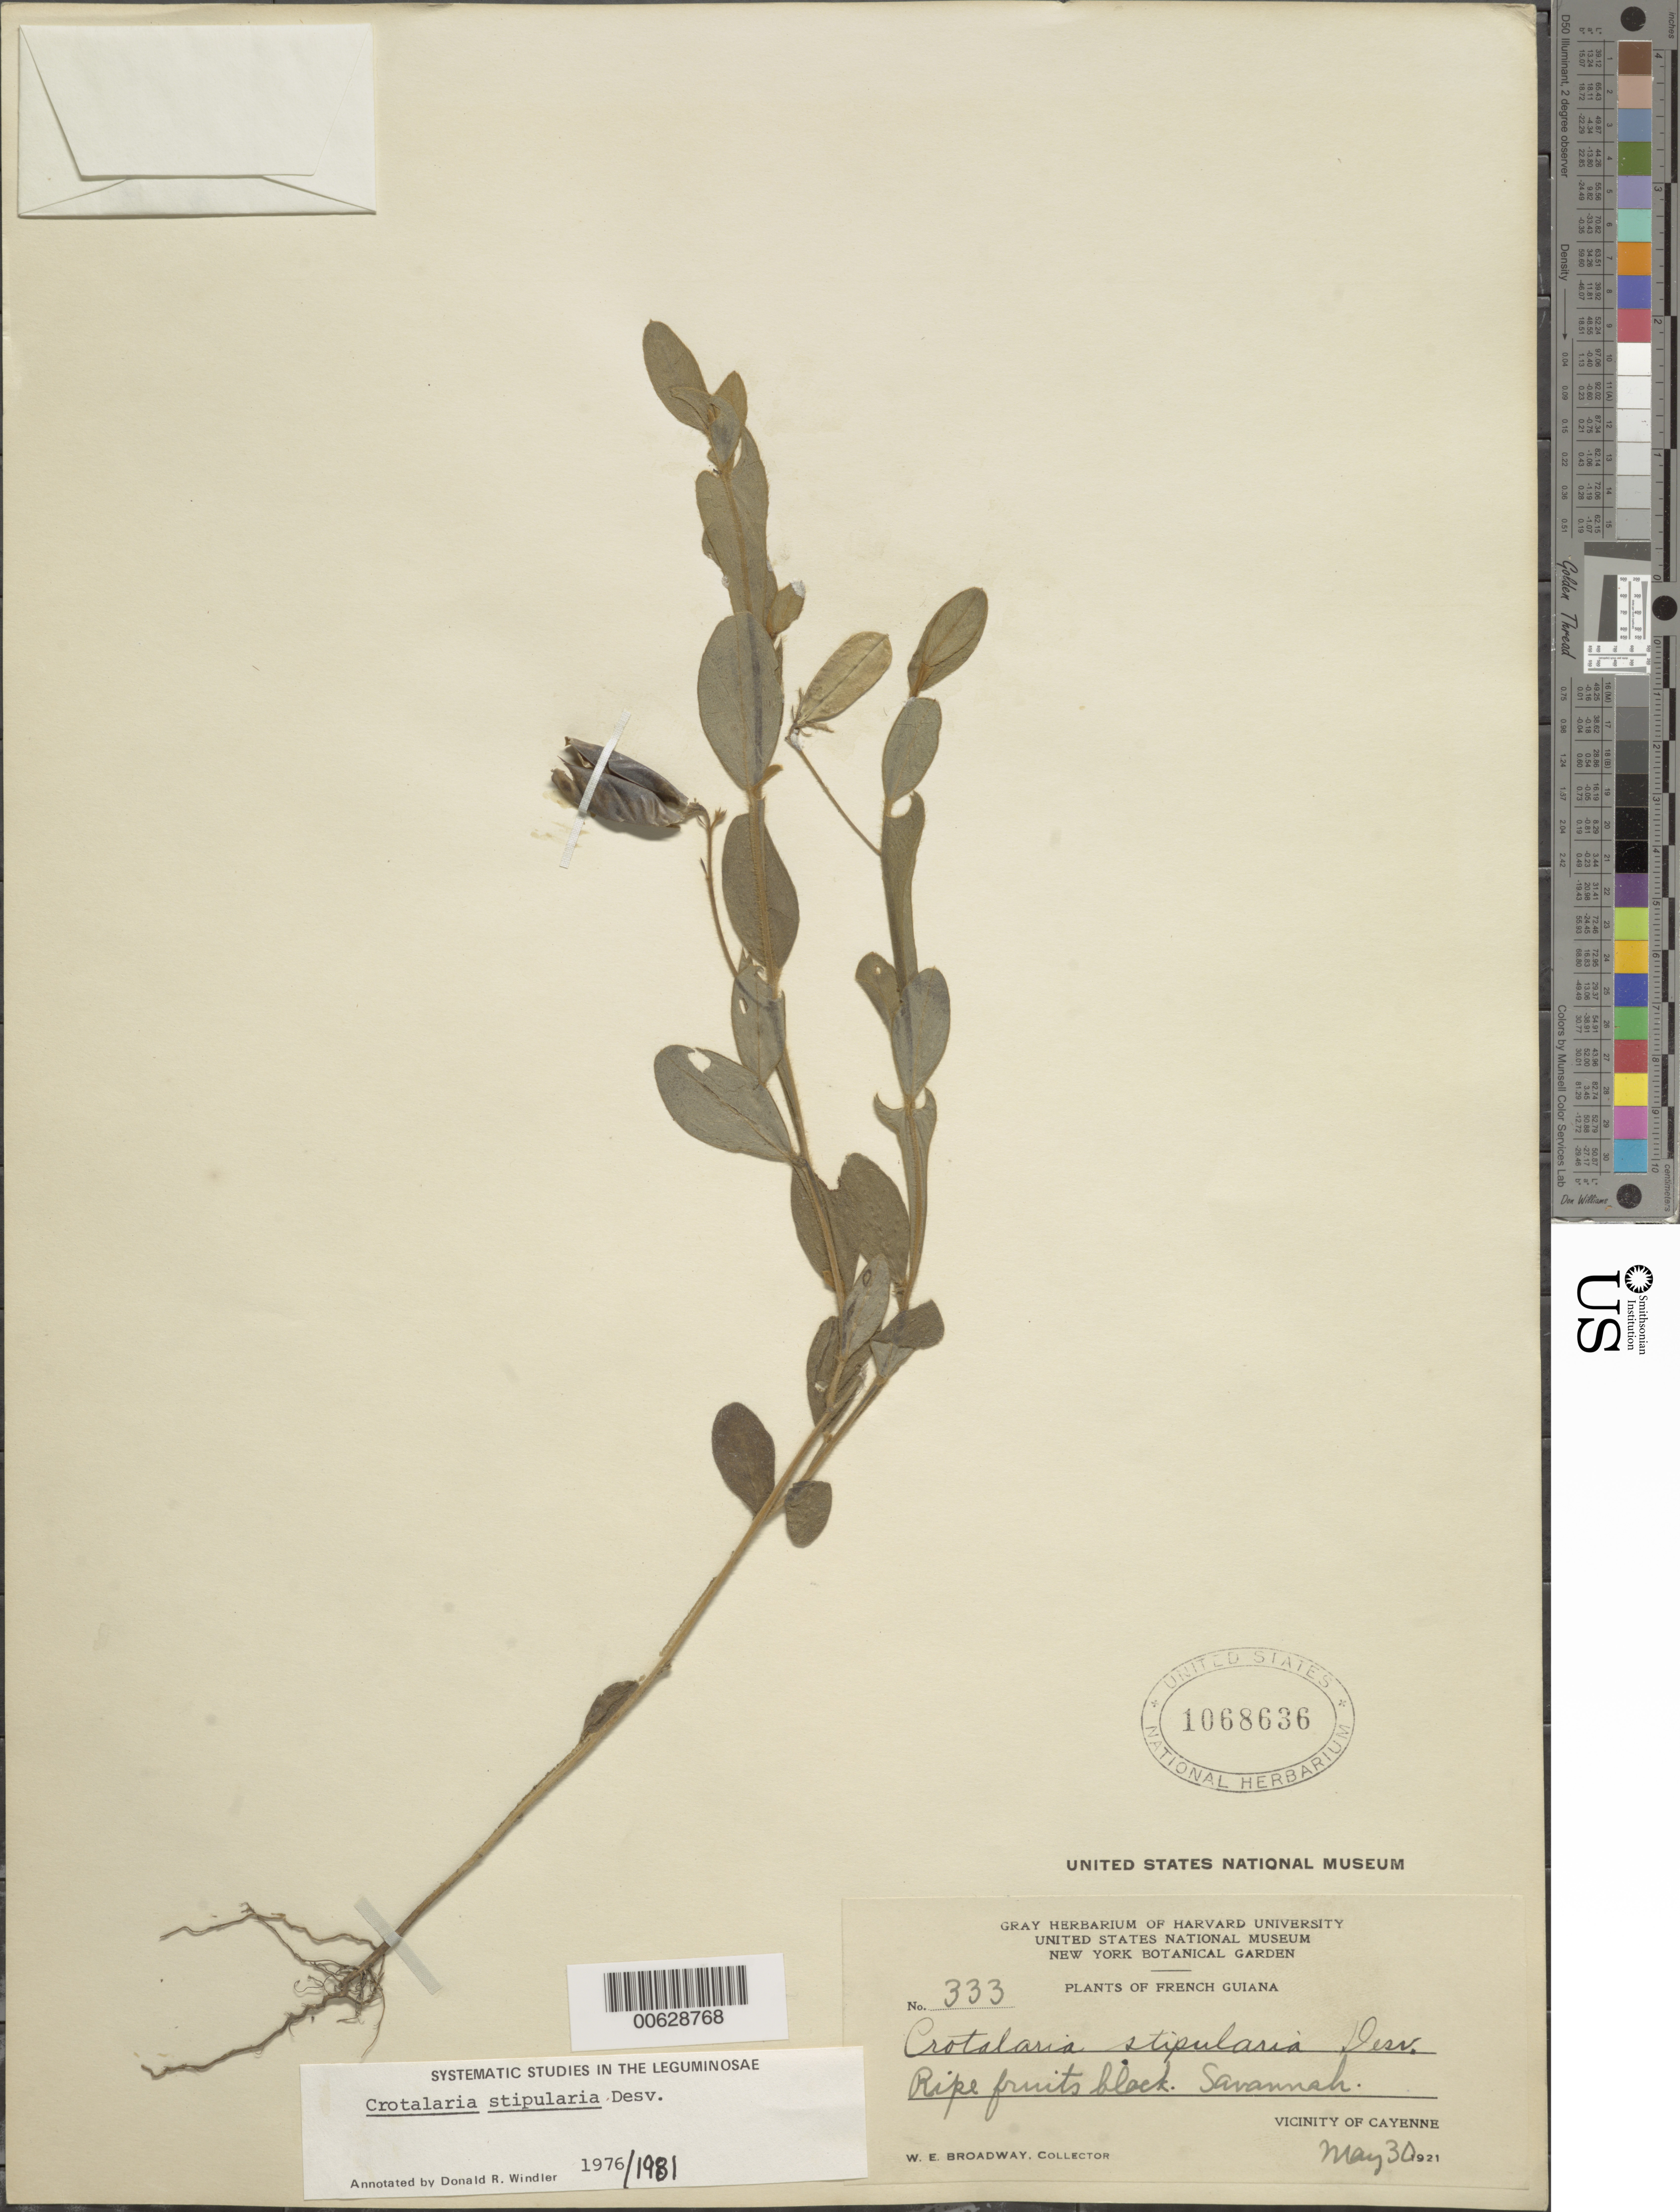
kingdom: Plantae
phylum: Tracheophyta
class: Magnoliopsida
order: Fabales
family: Fabaceae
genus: Crotalaria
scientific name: Crotalaria stipularia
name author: Desv.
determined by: Windler, D. R.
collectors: W. E. Broadway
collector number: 333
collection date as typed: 30-May-21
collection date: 1921-05-30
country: French Guiana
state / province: Cayenne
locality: Cayenne, vic.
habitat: Savannah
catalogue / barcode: US 1068636